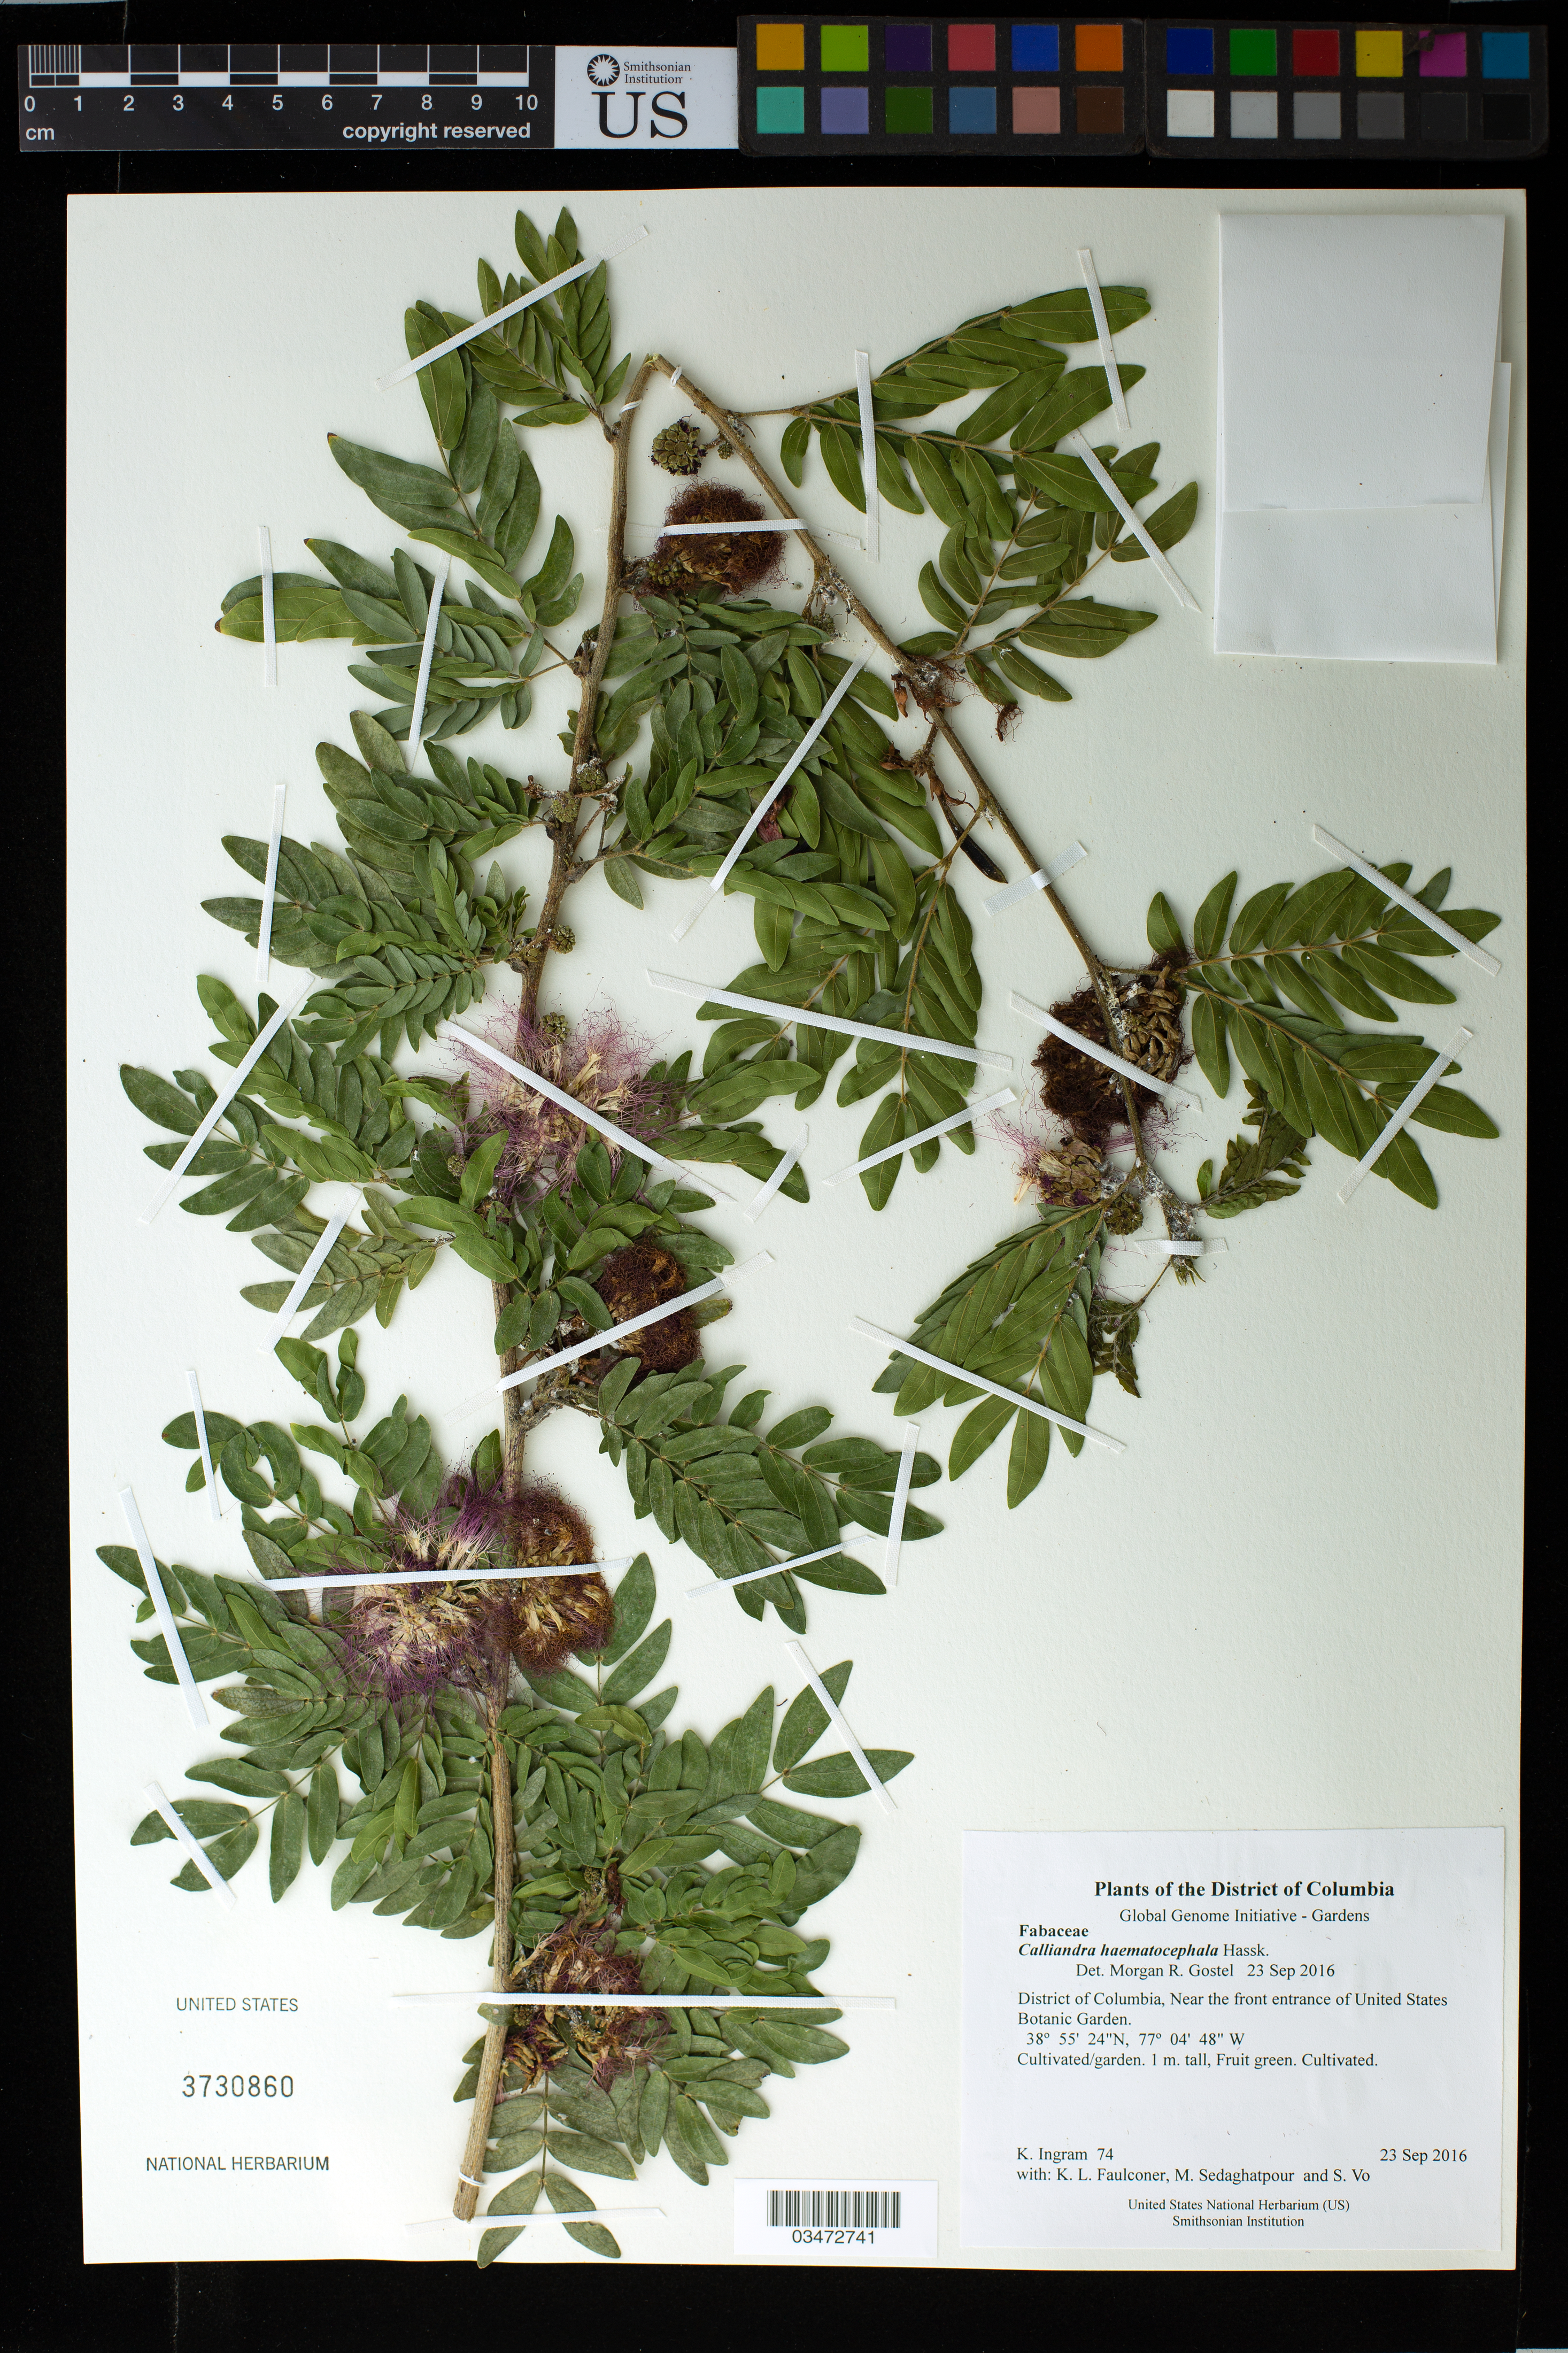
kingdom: Plantae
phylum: Tracheophyta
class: Magnoliopsida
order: Fabales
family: Fabaceae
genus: Calliandra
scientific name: Calliandra haematocephala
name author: Hassk.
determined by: Gostel, M. R.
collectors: K. S. Ingram, K. L. Faulconer, M. Sedaghatpour & S. Vo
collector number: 74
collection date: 2016-09-23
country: United States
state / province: District of Columbia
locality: Near the front entrance of United States Botanic Garden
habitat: Cultivated/garden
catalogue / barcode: US 3730860